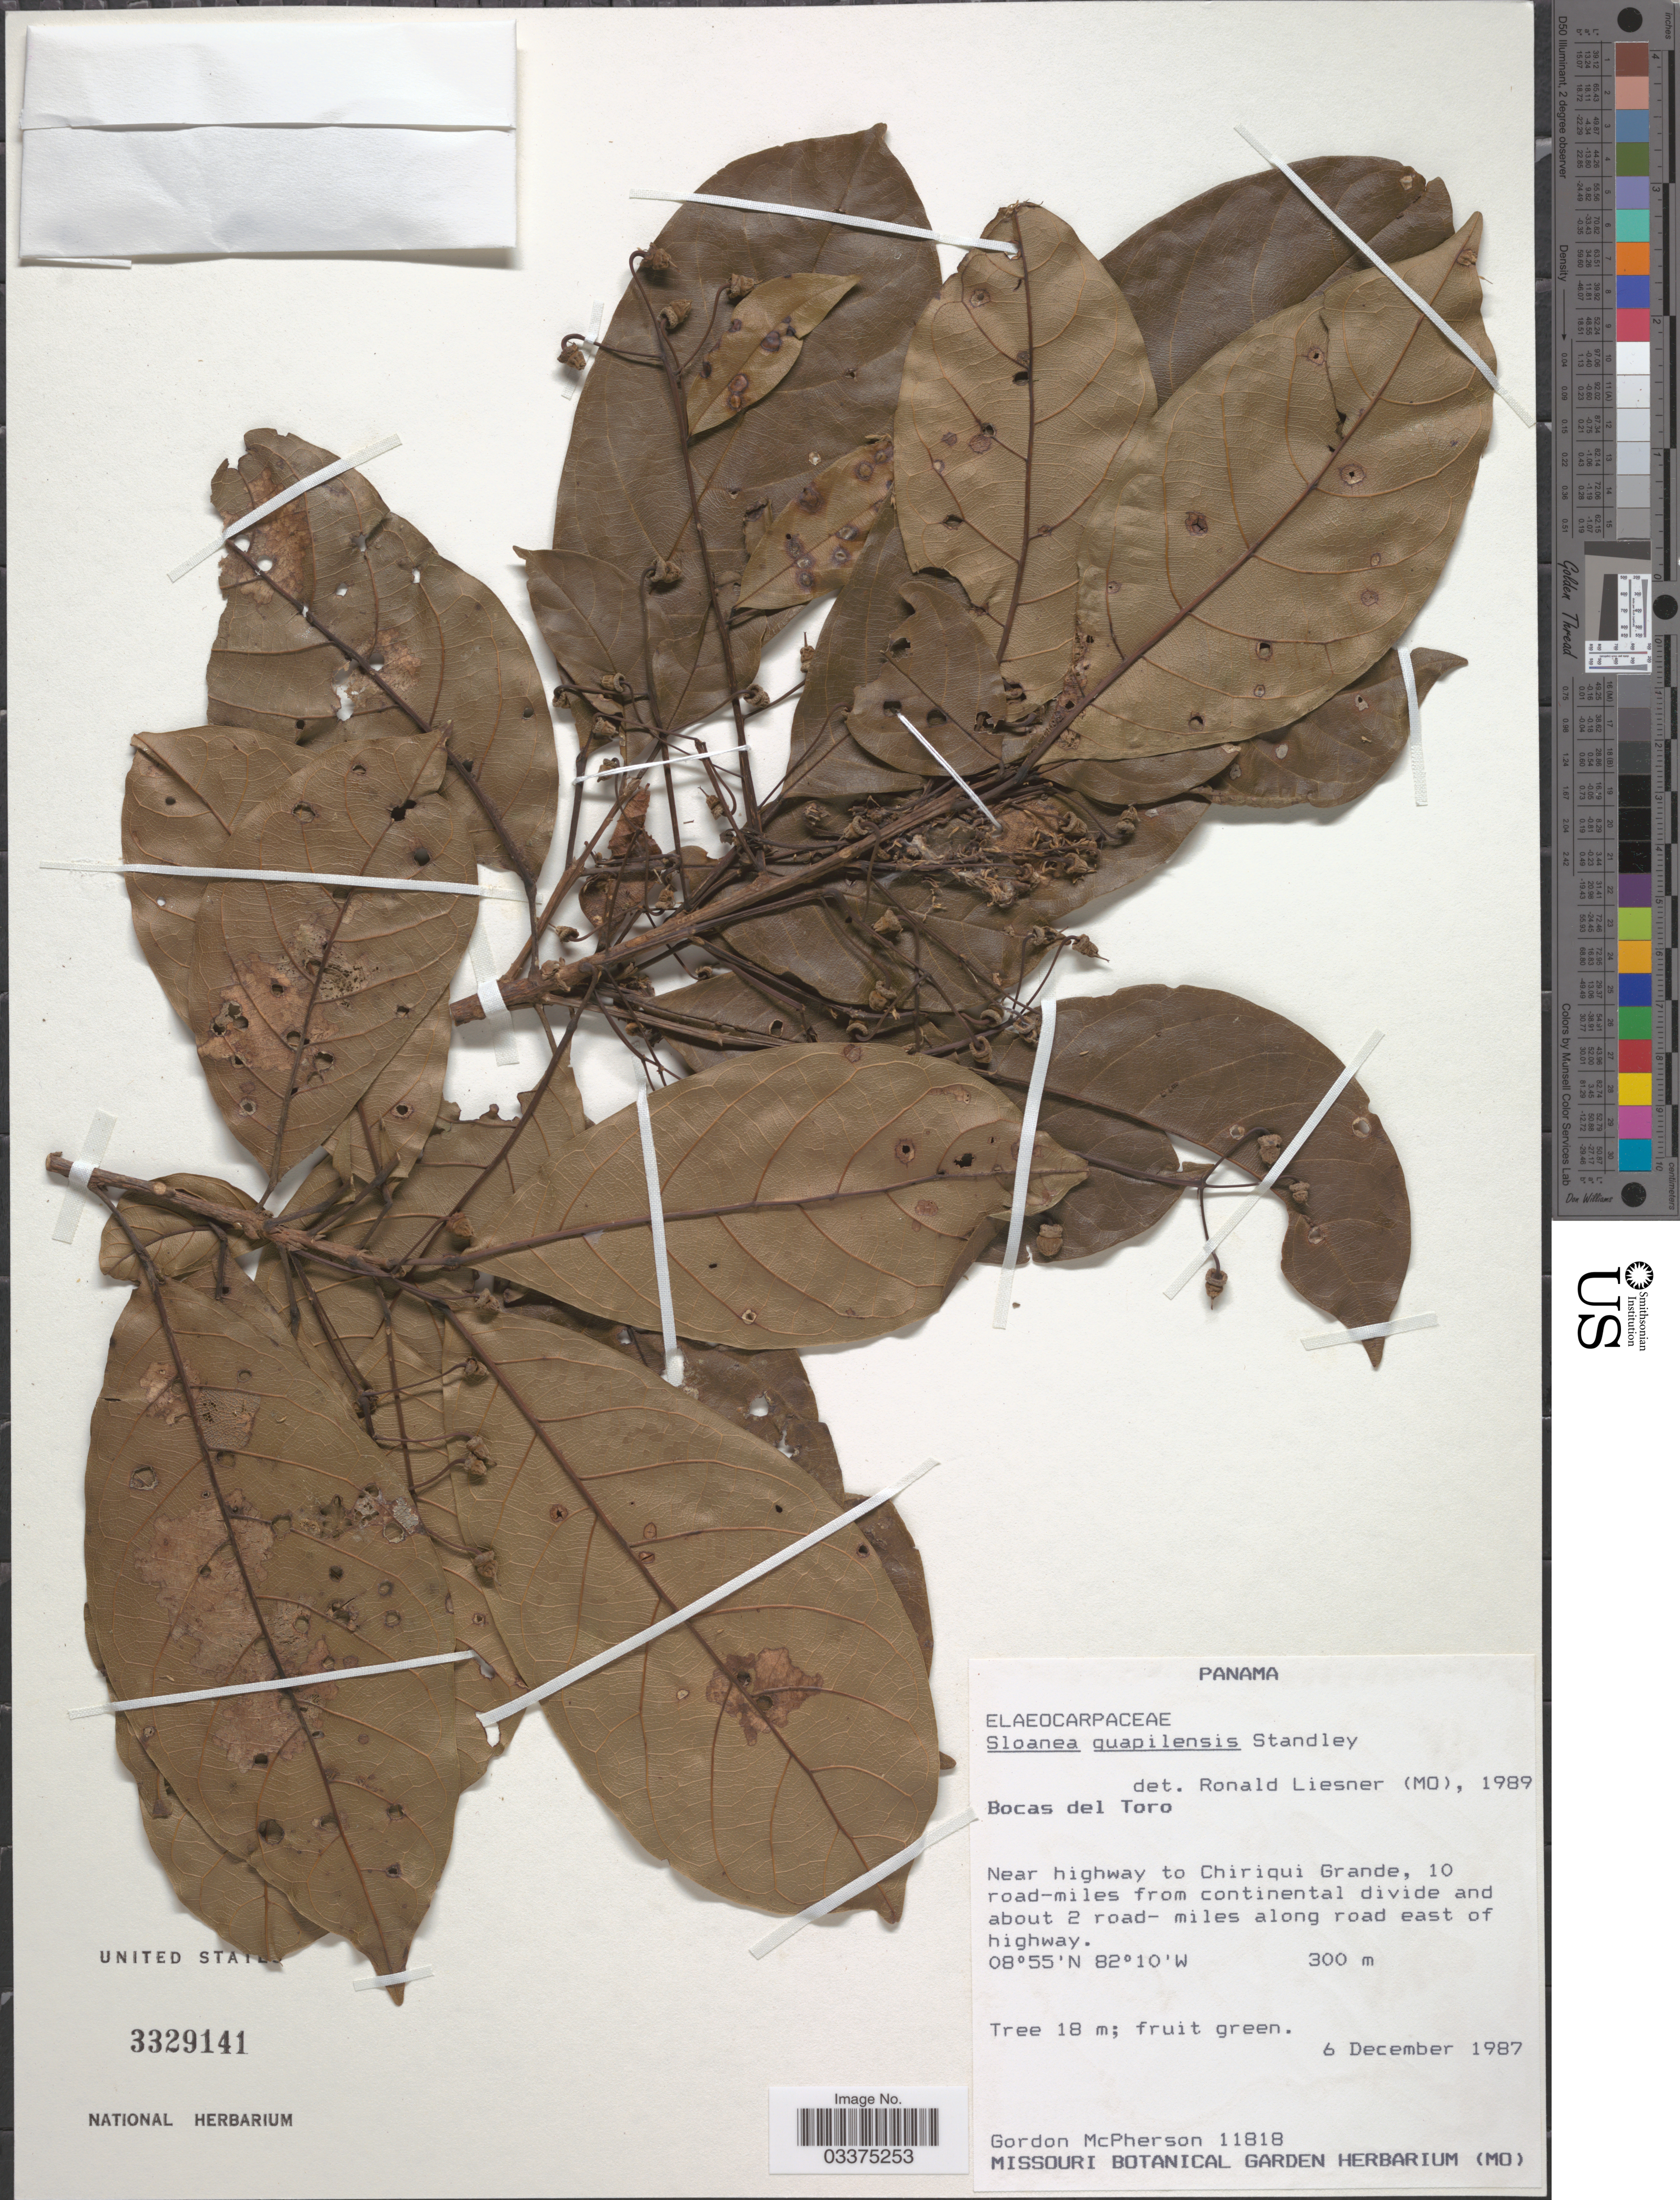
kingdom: Plantae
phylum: Tracheophyta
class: Magnoliopsida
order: Oxalidales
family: Elaeocarpaceae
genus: Sloanea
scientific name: Sloanea guapilensis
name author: Standl.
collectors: G. D. McPherson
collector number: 11818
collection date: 1987-12-06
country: Panama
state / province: Bocas del Toro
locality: Near highway to Chiriqui Grande, 10 road-miles from continental divide and about 2 road- miles along road east of highway.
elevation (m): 300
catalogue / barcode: US 3329141